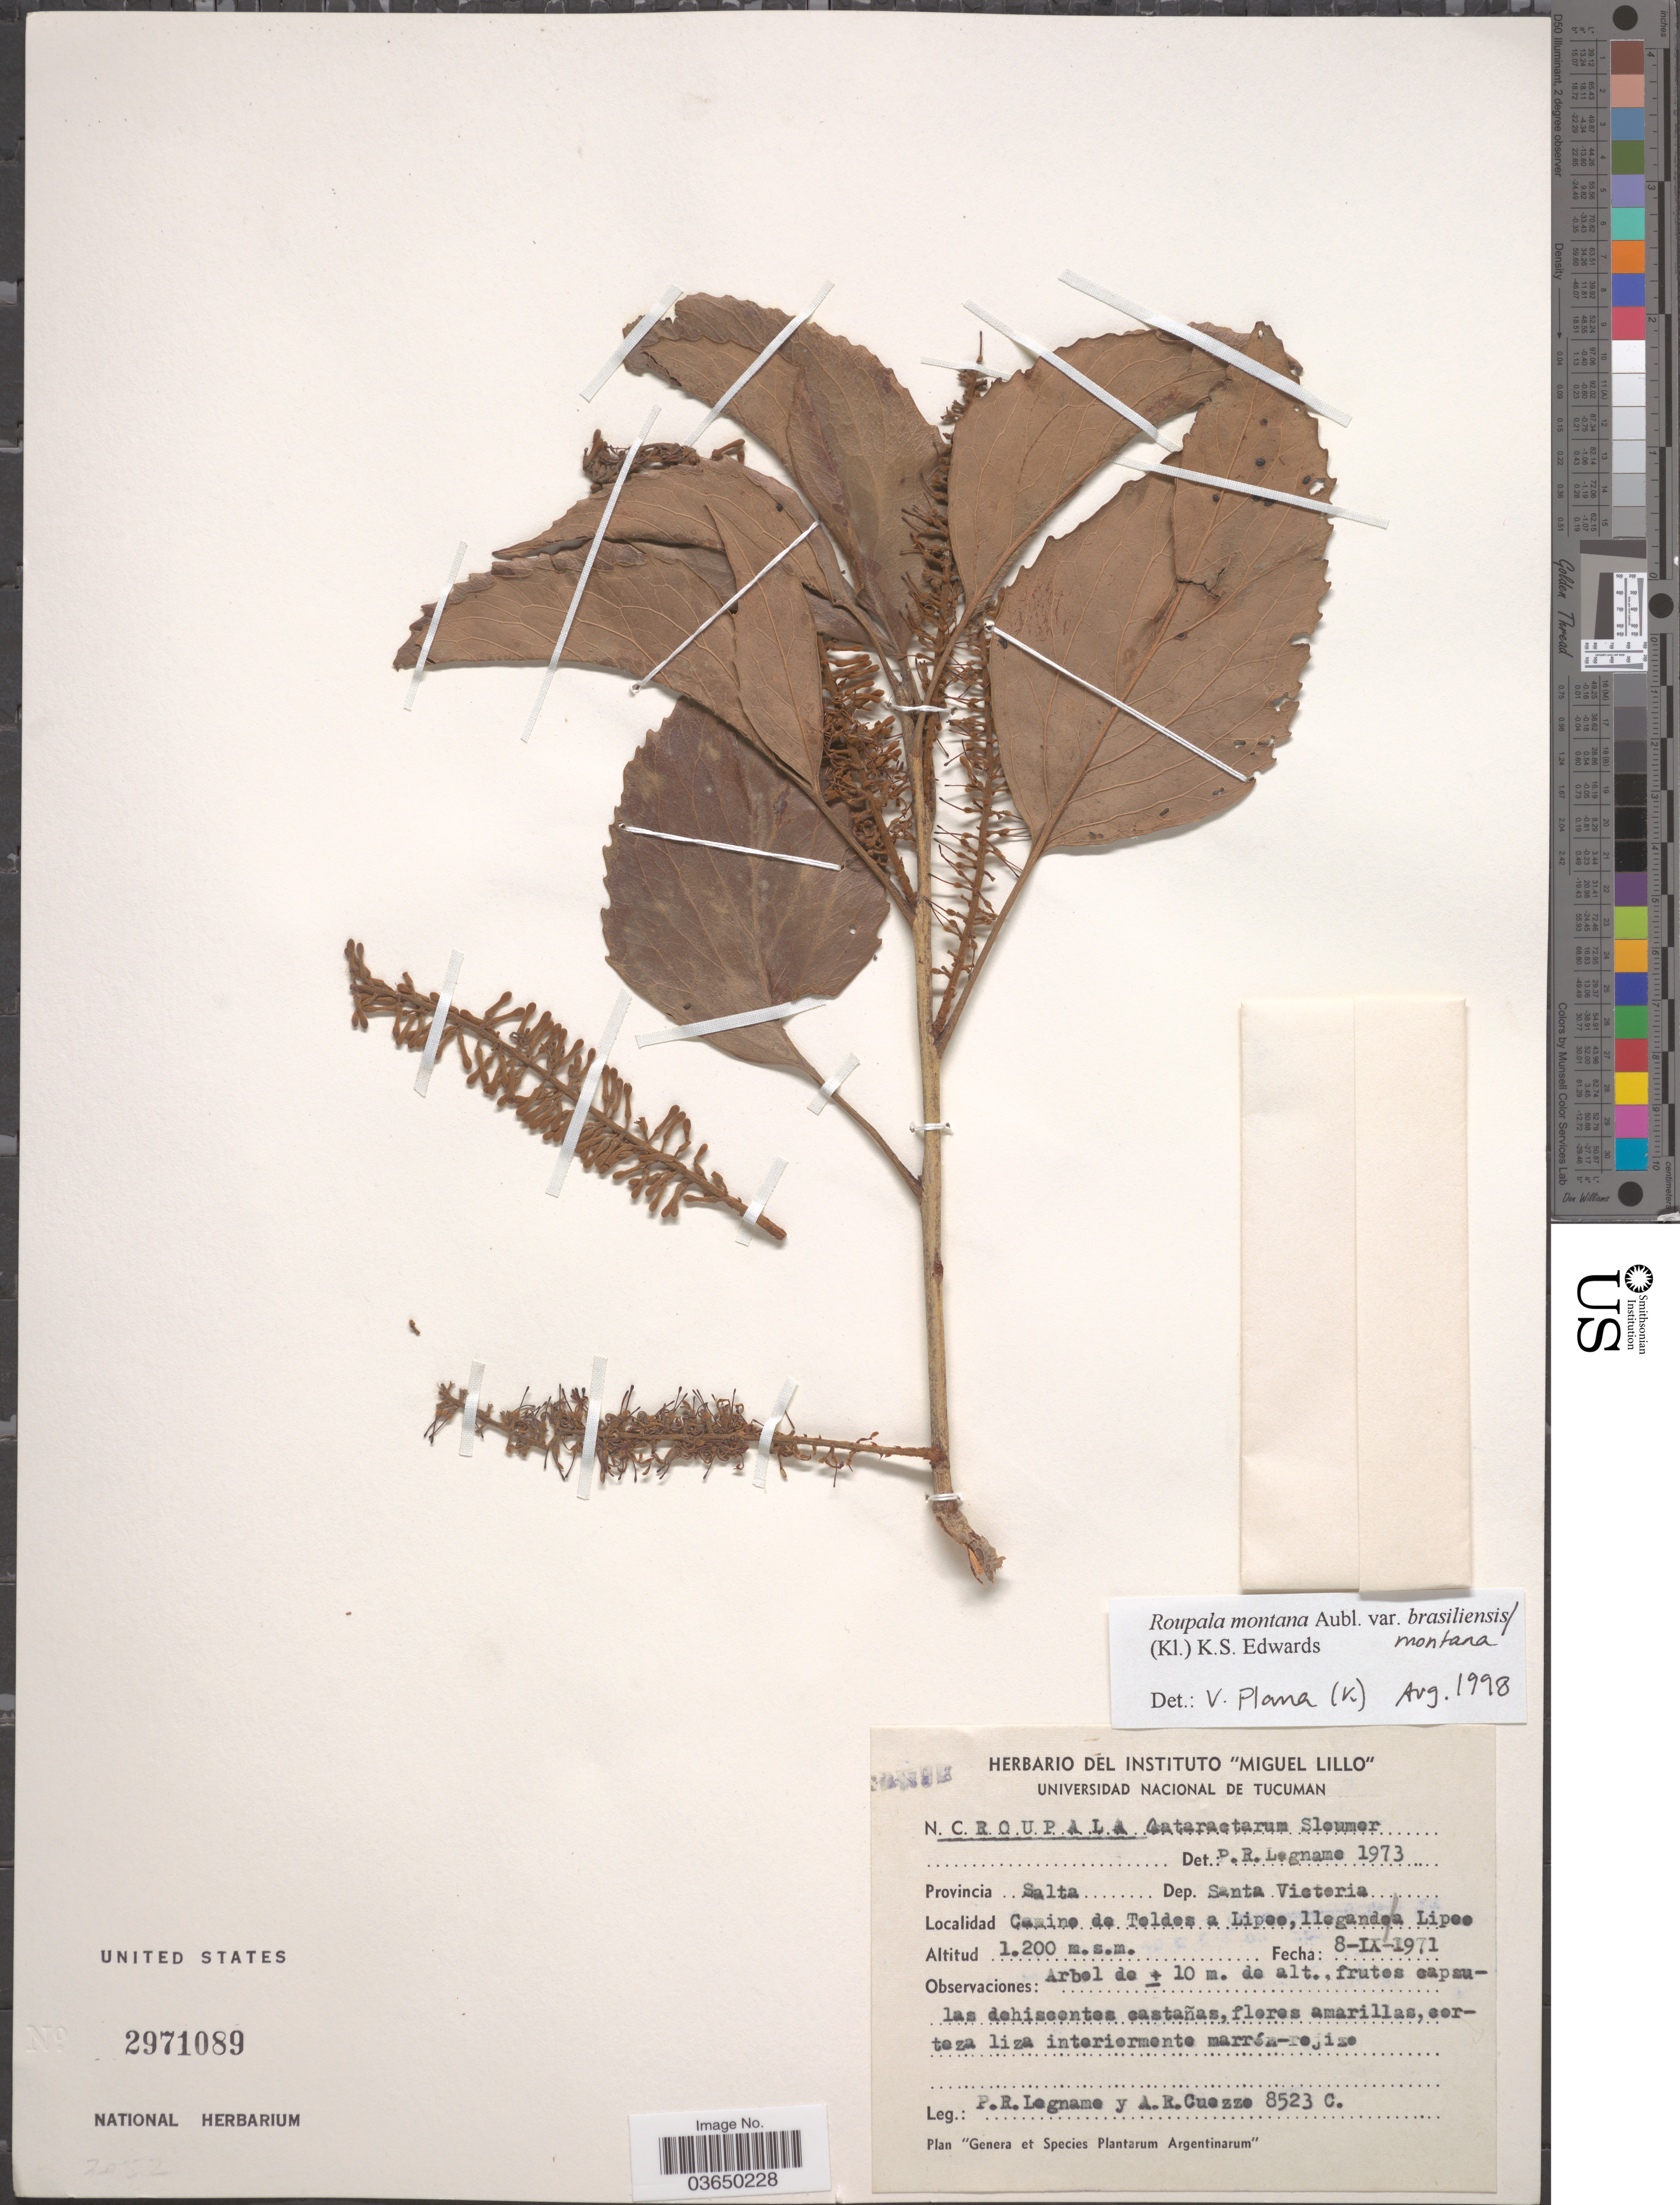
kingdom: Plantae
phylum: Tracheophyta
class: Magnoliopsida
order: Proteales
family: Proteaceae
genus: Roupala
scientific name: Roupala montana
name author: Aubl.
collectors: P. R. Legname & A. Cuezzo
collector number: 8523C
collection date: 1971-09-08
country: Argentina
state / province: Salta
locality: Dep. Santa Victoria. Camino de Toldos a Lipeo, llegando a Lipeo.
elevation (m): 1200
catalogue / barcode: US 2971089